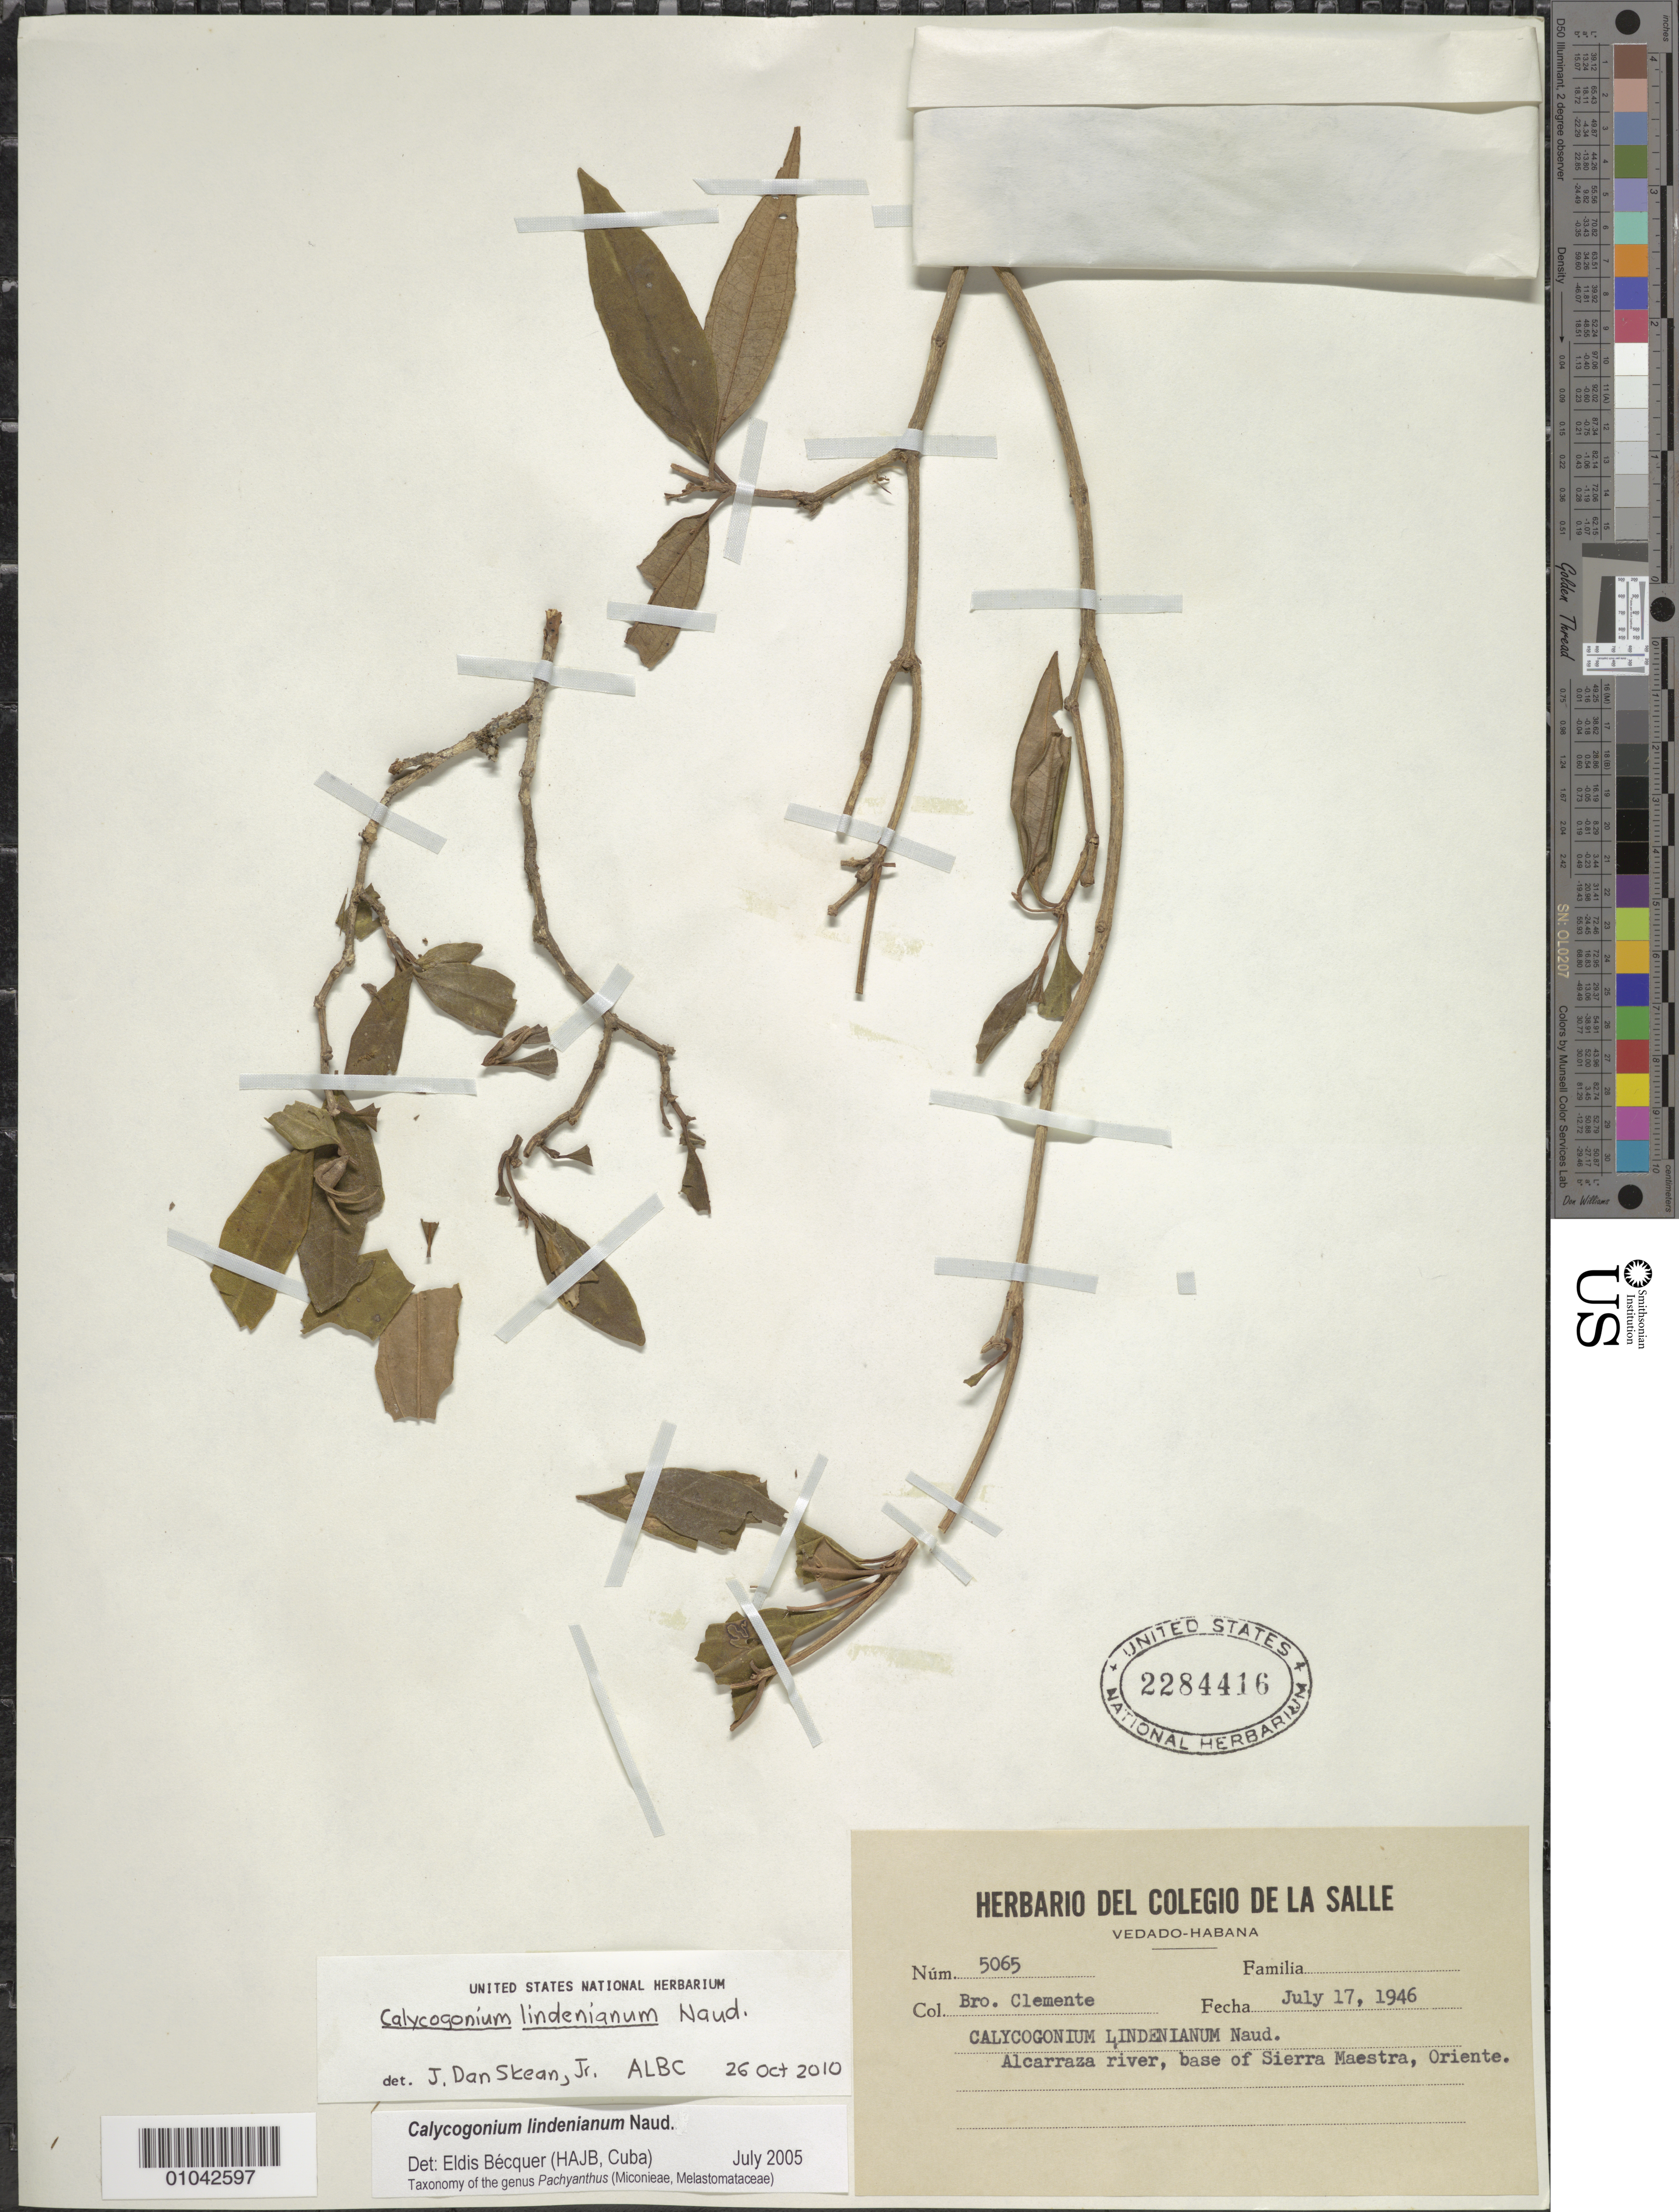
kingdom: Plantae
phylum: Tracheophyta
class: Magnoliopsida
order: Myrtales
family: Melastomataceae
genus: Calycogonium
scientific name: Calycogonium lindenianum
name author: Naudin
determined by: Bécquer Granados, E. R., (HAJB)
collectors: Bro. Clemente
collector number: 5065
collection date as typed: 17 Jul 1946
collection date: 1946-07-17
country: Cuba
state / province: Oriente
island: Cuba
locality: Alcarraza River, base of Sierra Maestra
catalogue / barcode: US 2284416